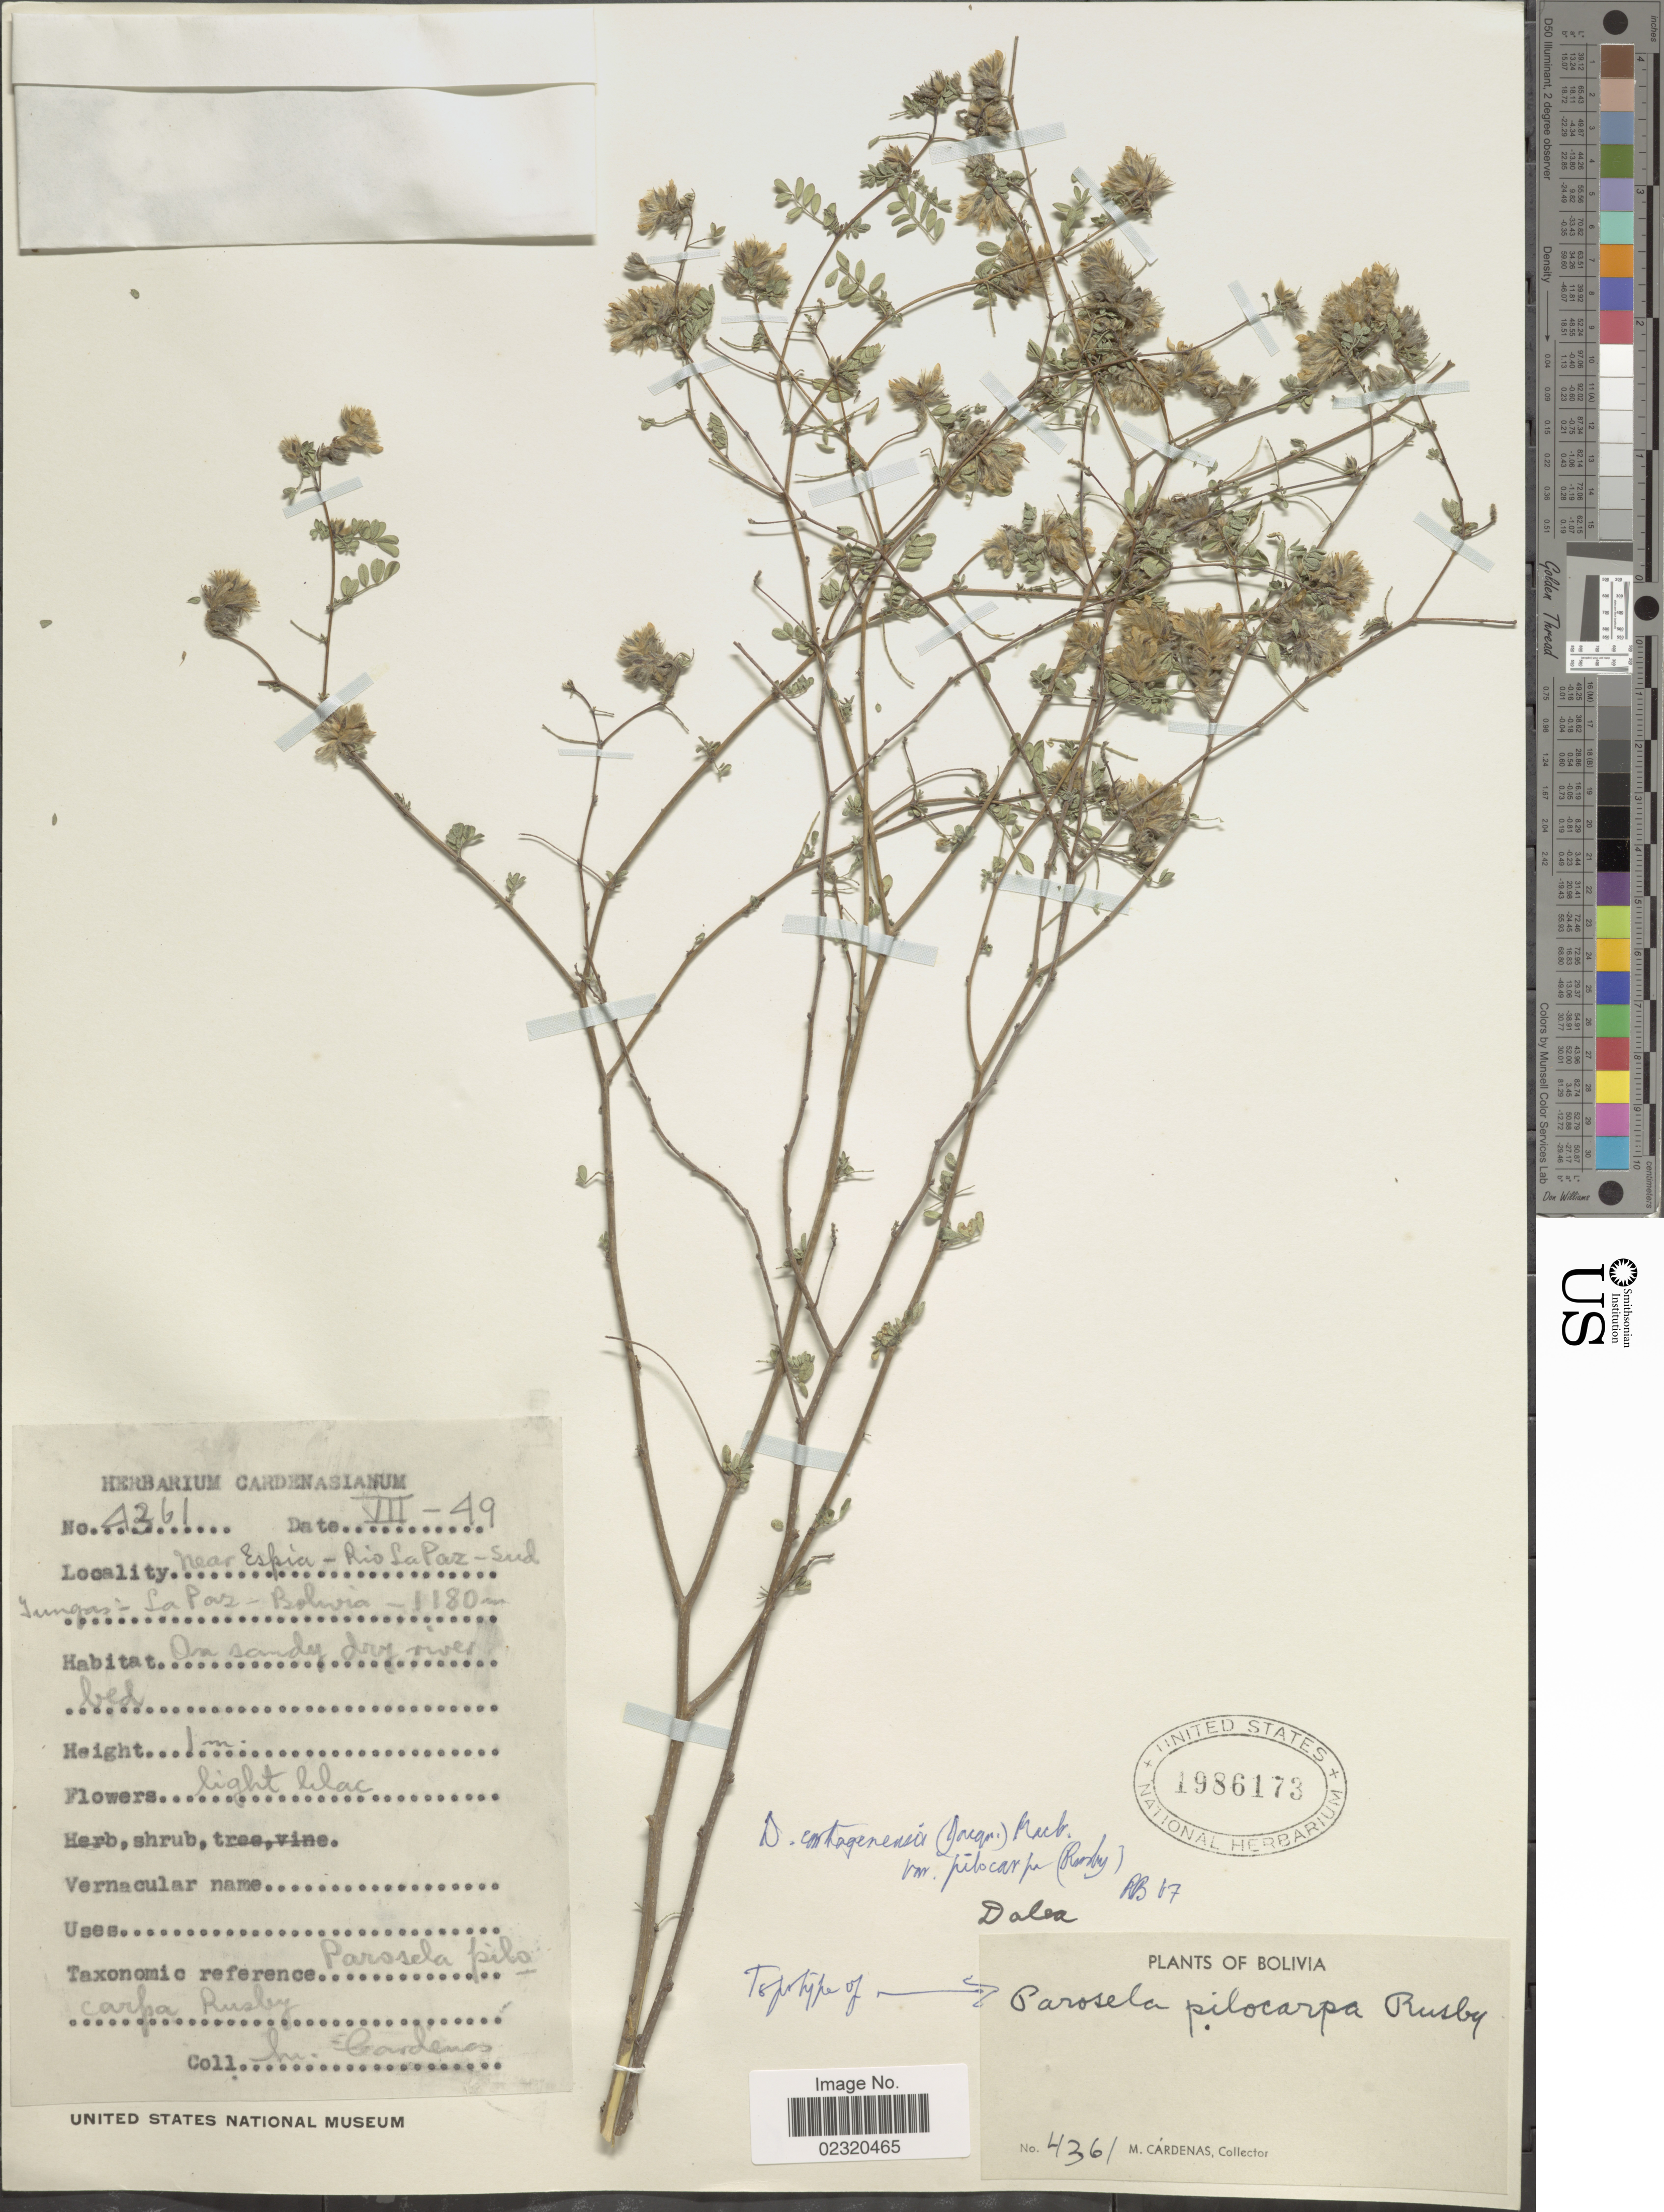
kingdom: Plantae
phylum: Tracheophyta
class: Magnoliopsida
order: Fabales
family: Fabaceae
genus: Dalea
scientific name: Dalea carthagenensis var. pilocarpa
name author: (Rusby) Barneby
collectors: M. Cárdenas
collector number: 4361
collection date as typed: Transcribed d/m/y: /3/49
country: Bolivia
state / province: La Paz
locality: Near Espia-Rio La Paz, Sud Yungas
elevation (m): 1180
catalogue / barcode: US 1986173